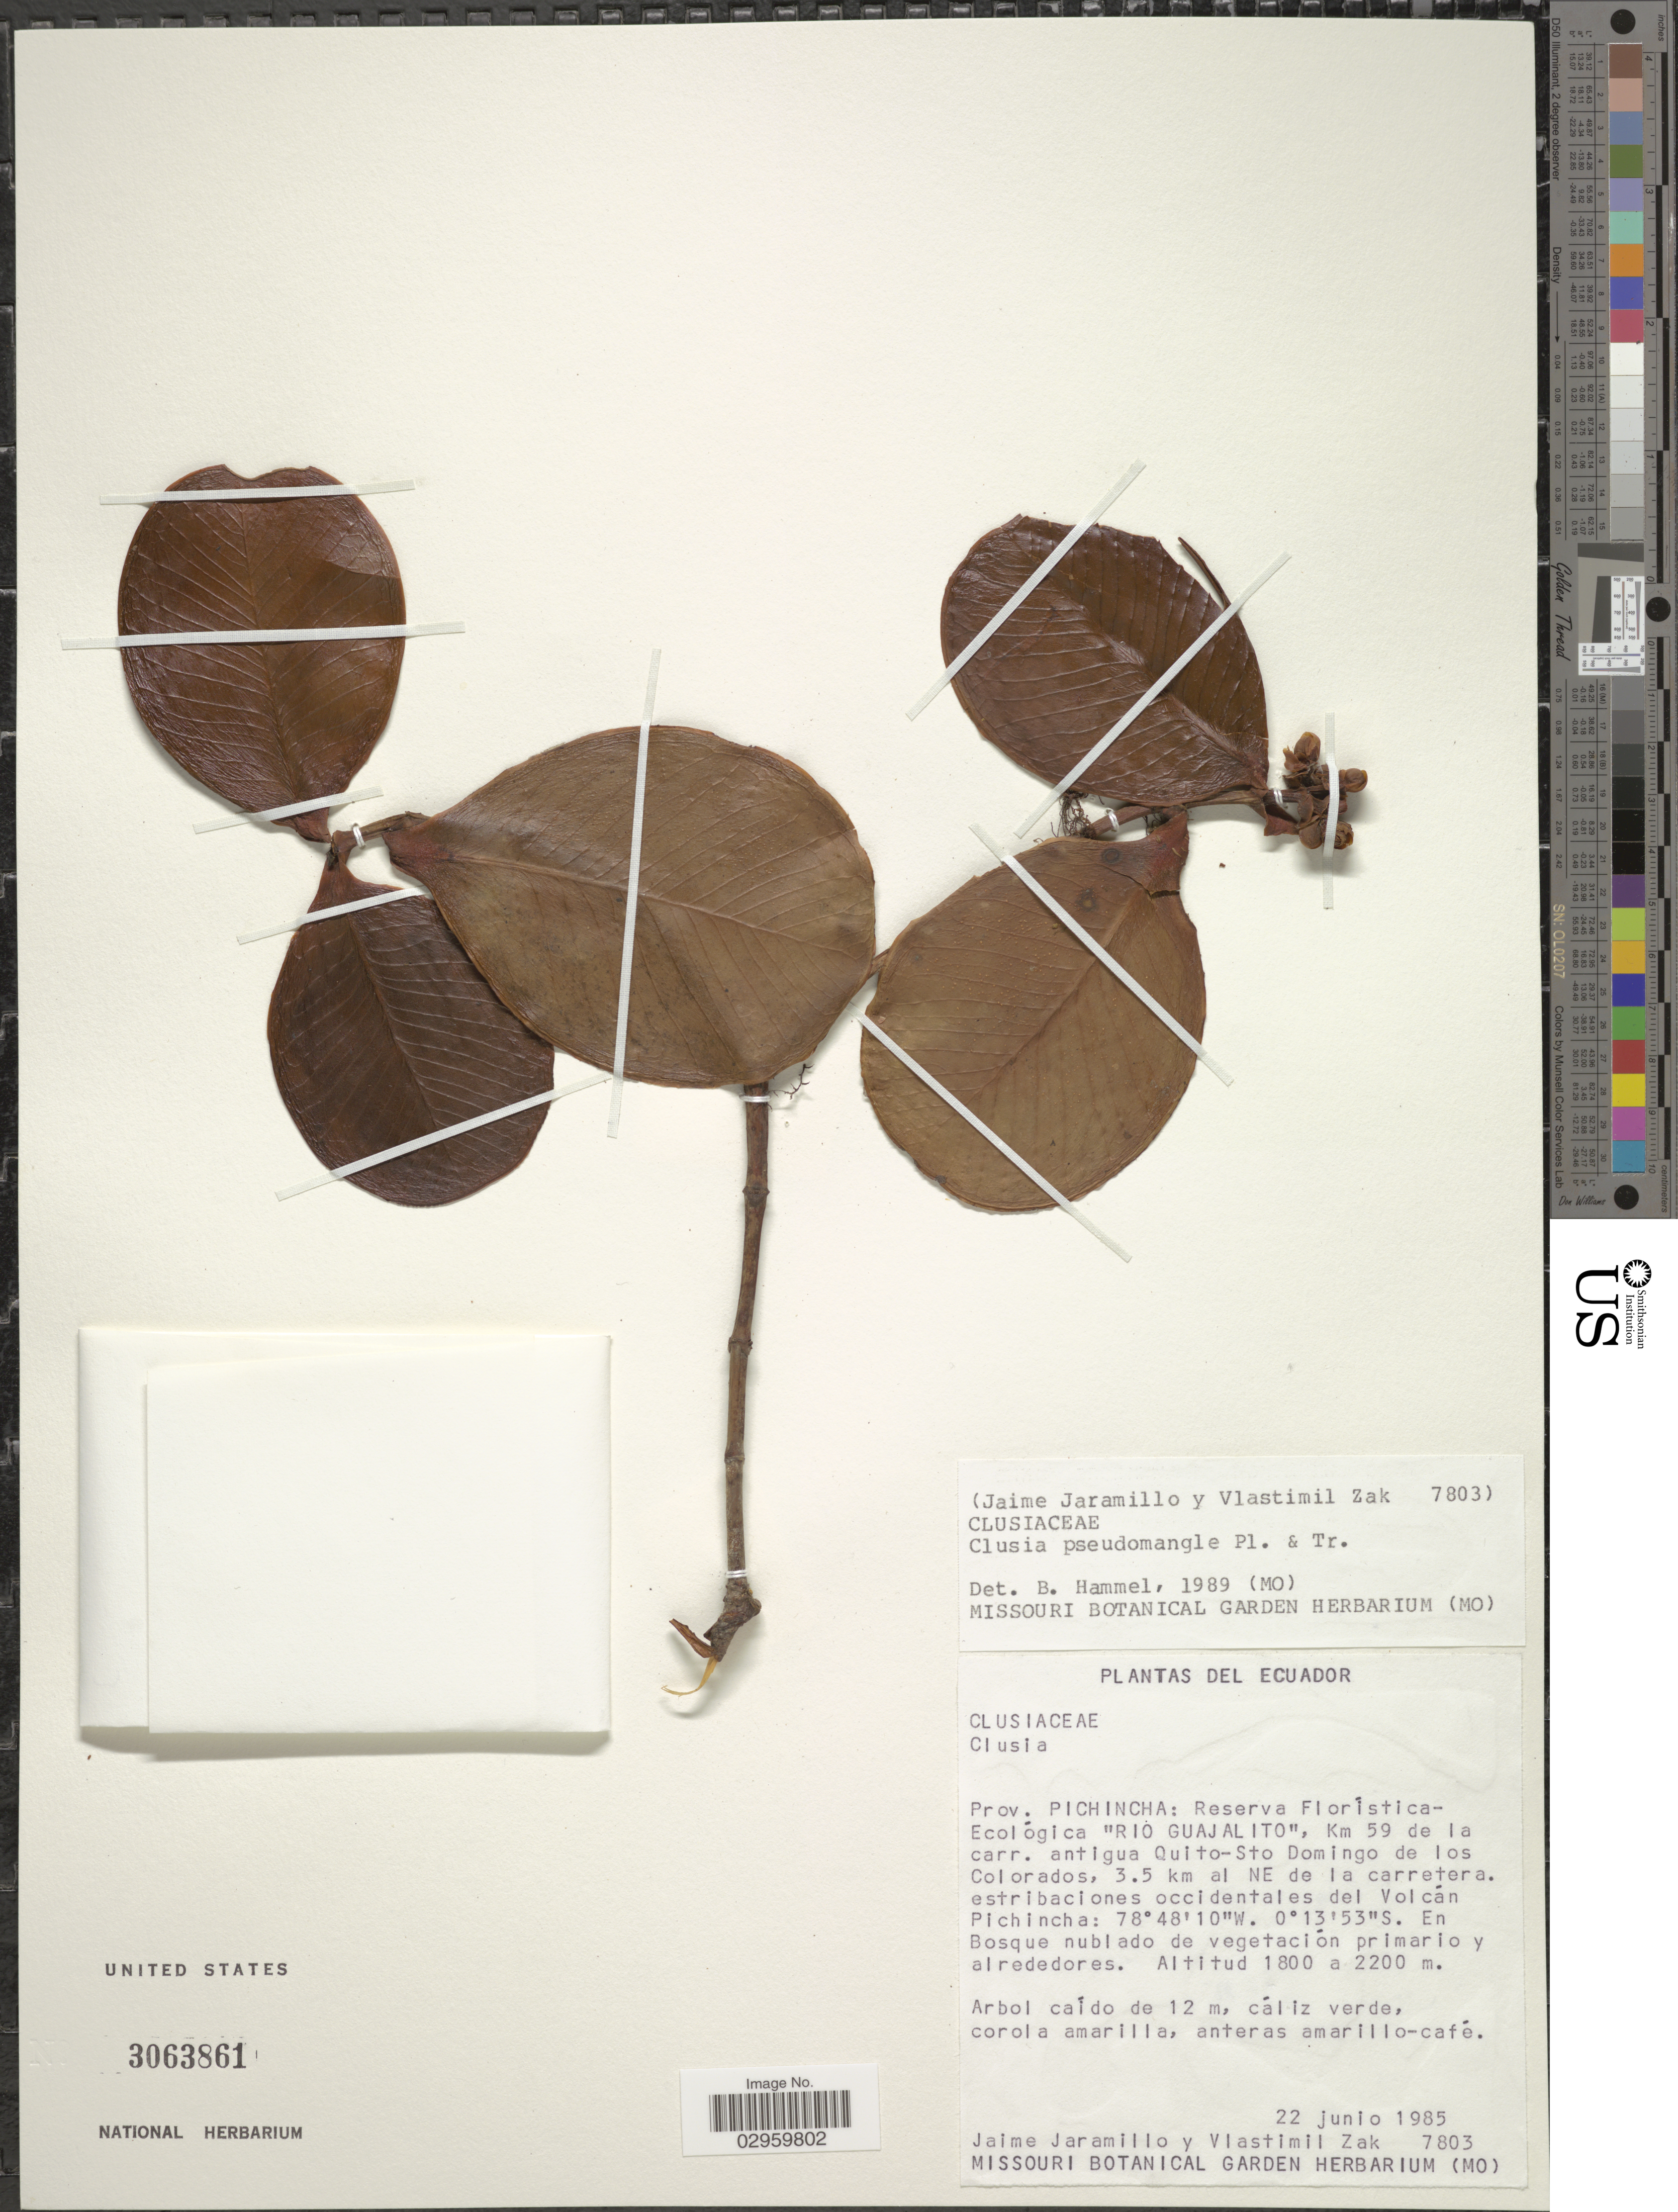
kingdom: Plantae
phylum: Tracheophyta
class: Magnoliopsida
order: Malpighiales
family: Clusiaceae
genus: Clusia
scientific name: Clusia pseudomangle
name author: Planch. & Triana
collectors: J. Jaramillo & V. Zak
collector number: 7803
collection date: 1985-06-22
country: Ecuador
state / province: Pichincha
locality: Reserva Florística-Ecológica "Rio Guajalito", km 59 de la carr. antigua Quito-Sto Domingo de los Colorados, 3.5 km al NE de la carretera. estribaciones occidentales del Volcán Pichincha.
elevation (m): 1800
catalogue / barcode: US 3063861